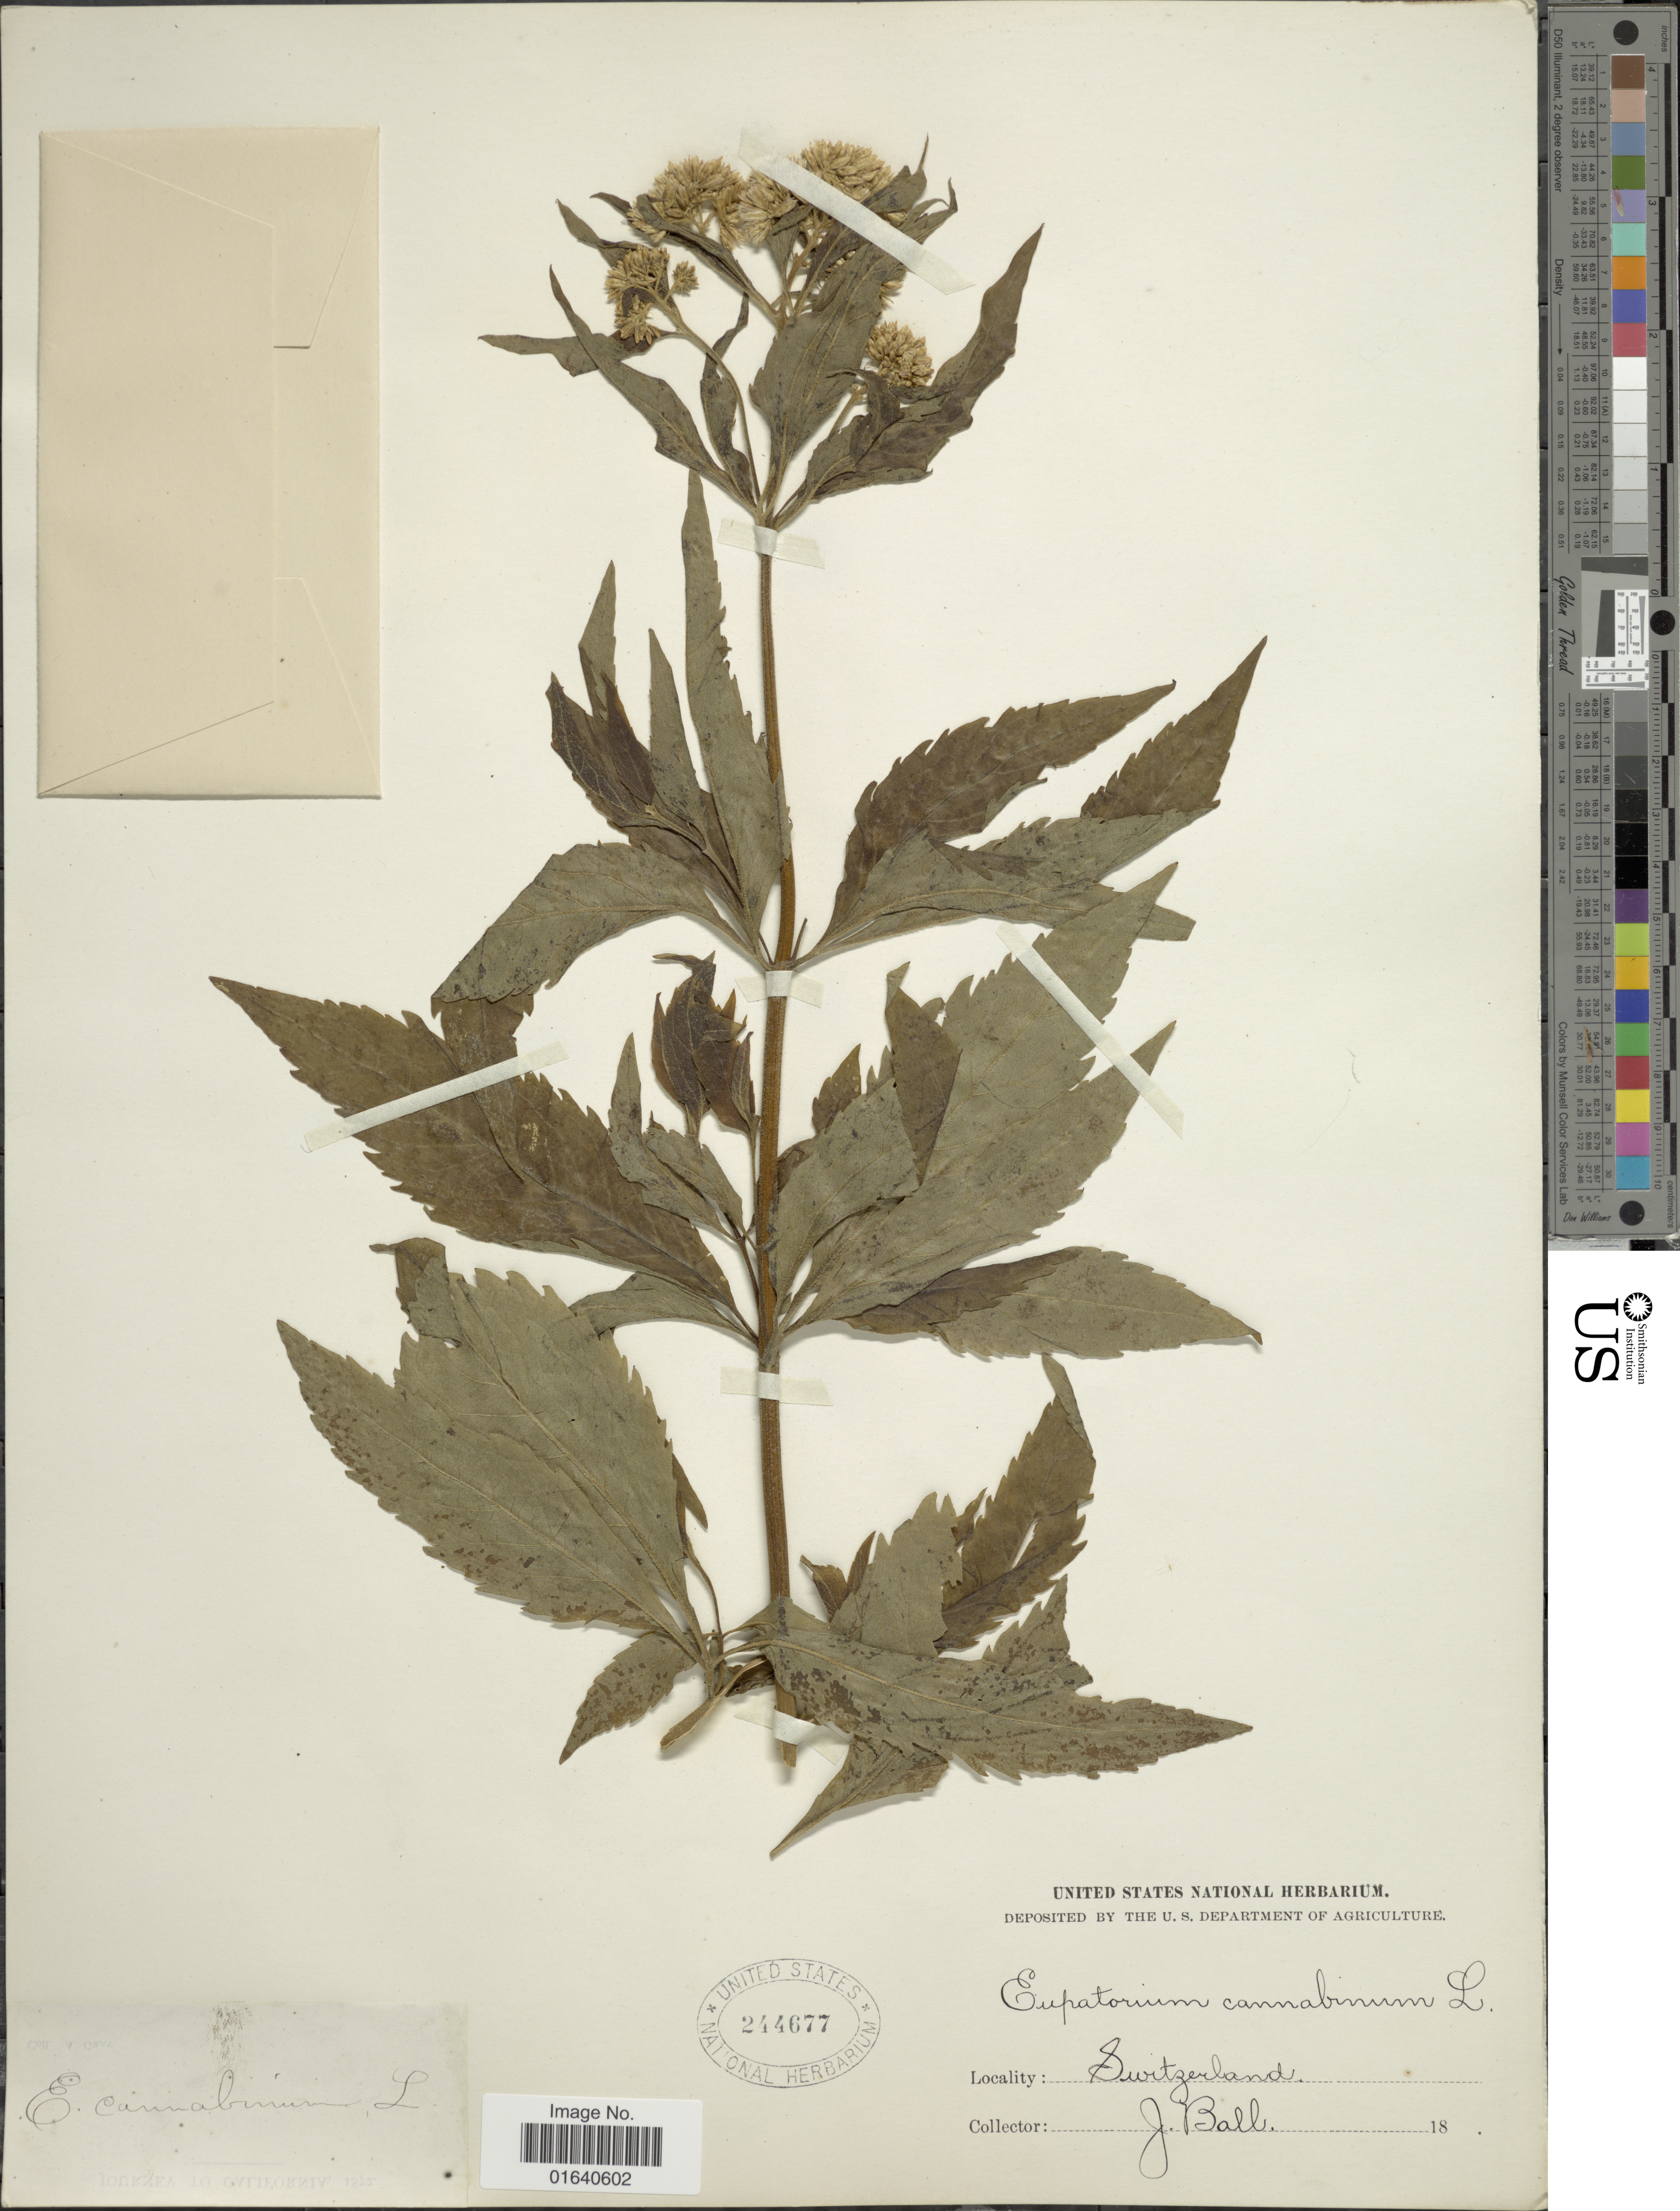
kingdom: Plantae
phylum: Tracheophyta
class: Magnoliopsida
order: Asterales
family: Asteraceae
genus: Eupatorium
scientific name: Eupatorium cannabinum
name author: L.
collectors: J. Ball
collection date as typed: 18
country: Switzerland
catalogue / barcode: US 244677